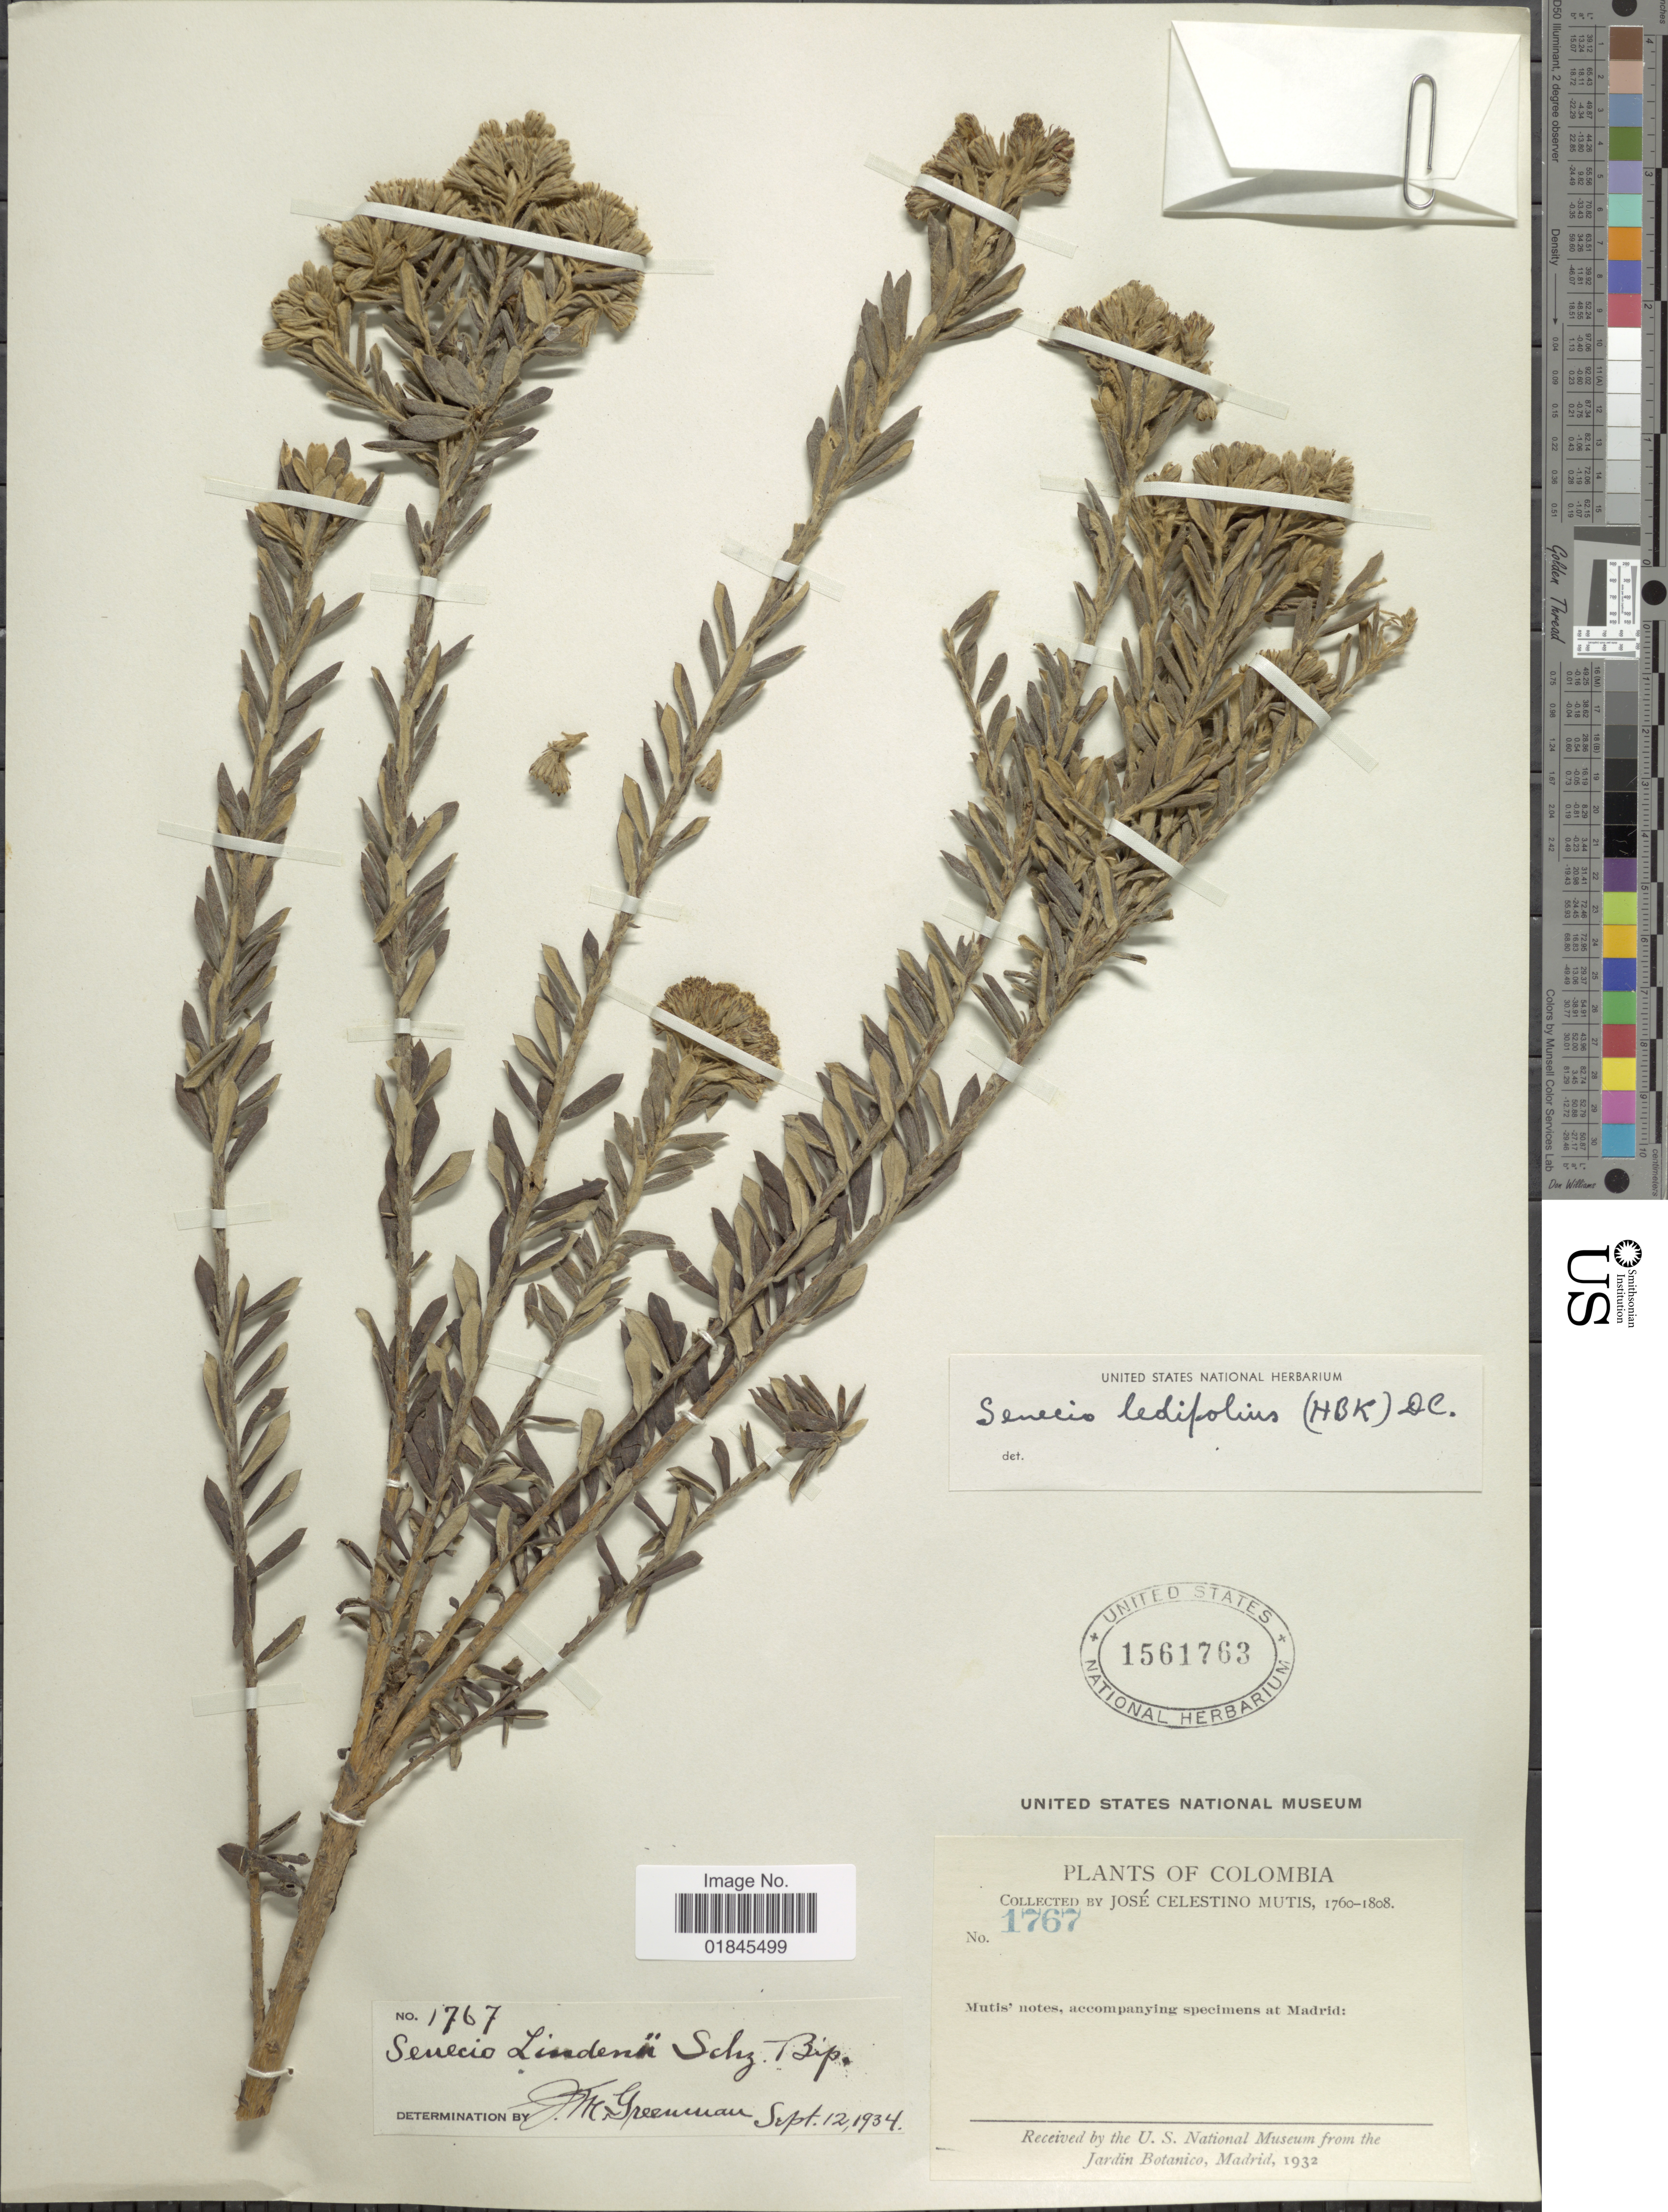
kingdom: Plantae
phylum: Tracheophyta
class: Magnoliopsida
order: Asterales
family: Asteraceae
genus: Pentacalia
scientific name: Pentacalia ledifolia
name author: (Kunth) Cuatrec.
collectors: J. C. B. Mutis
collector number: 1767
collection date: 1760/1808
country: Colombia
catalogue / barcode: US 1561763